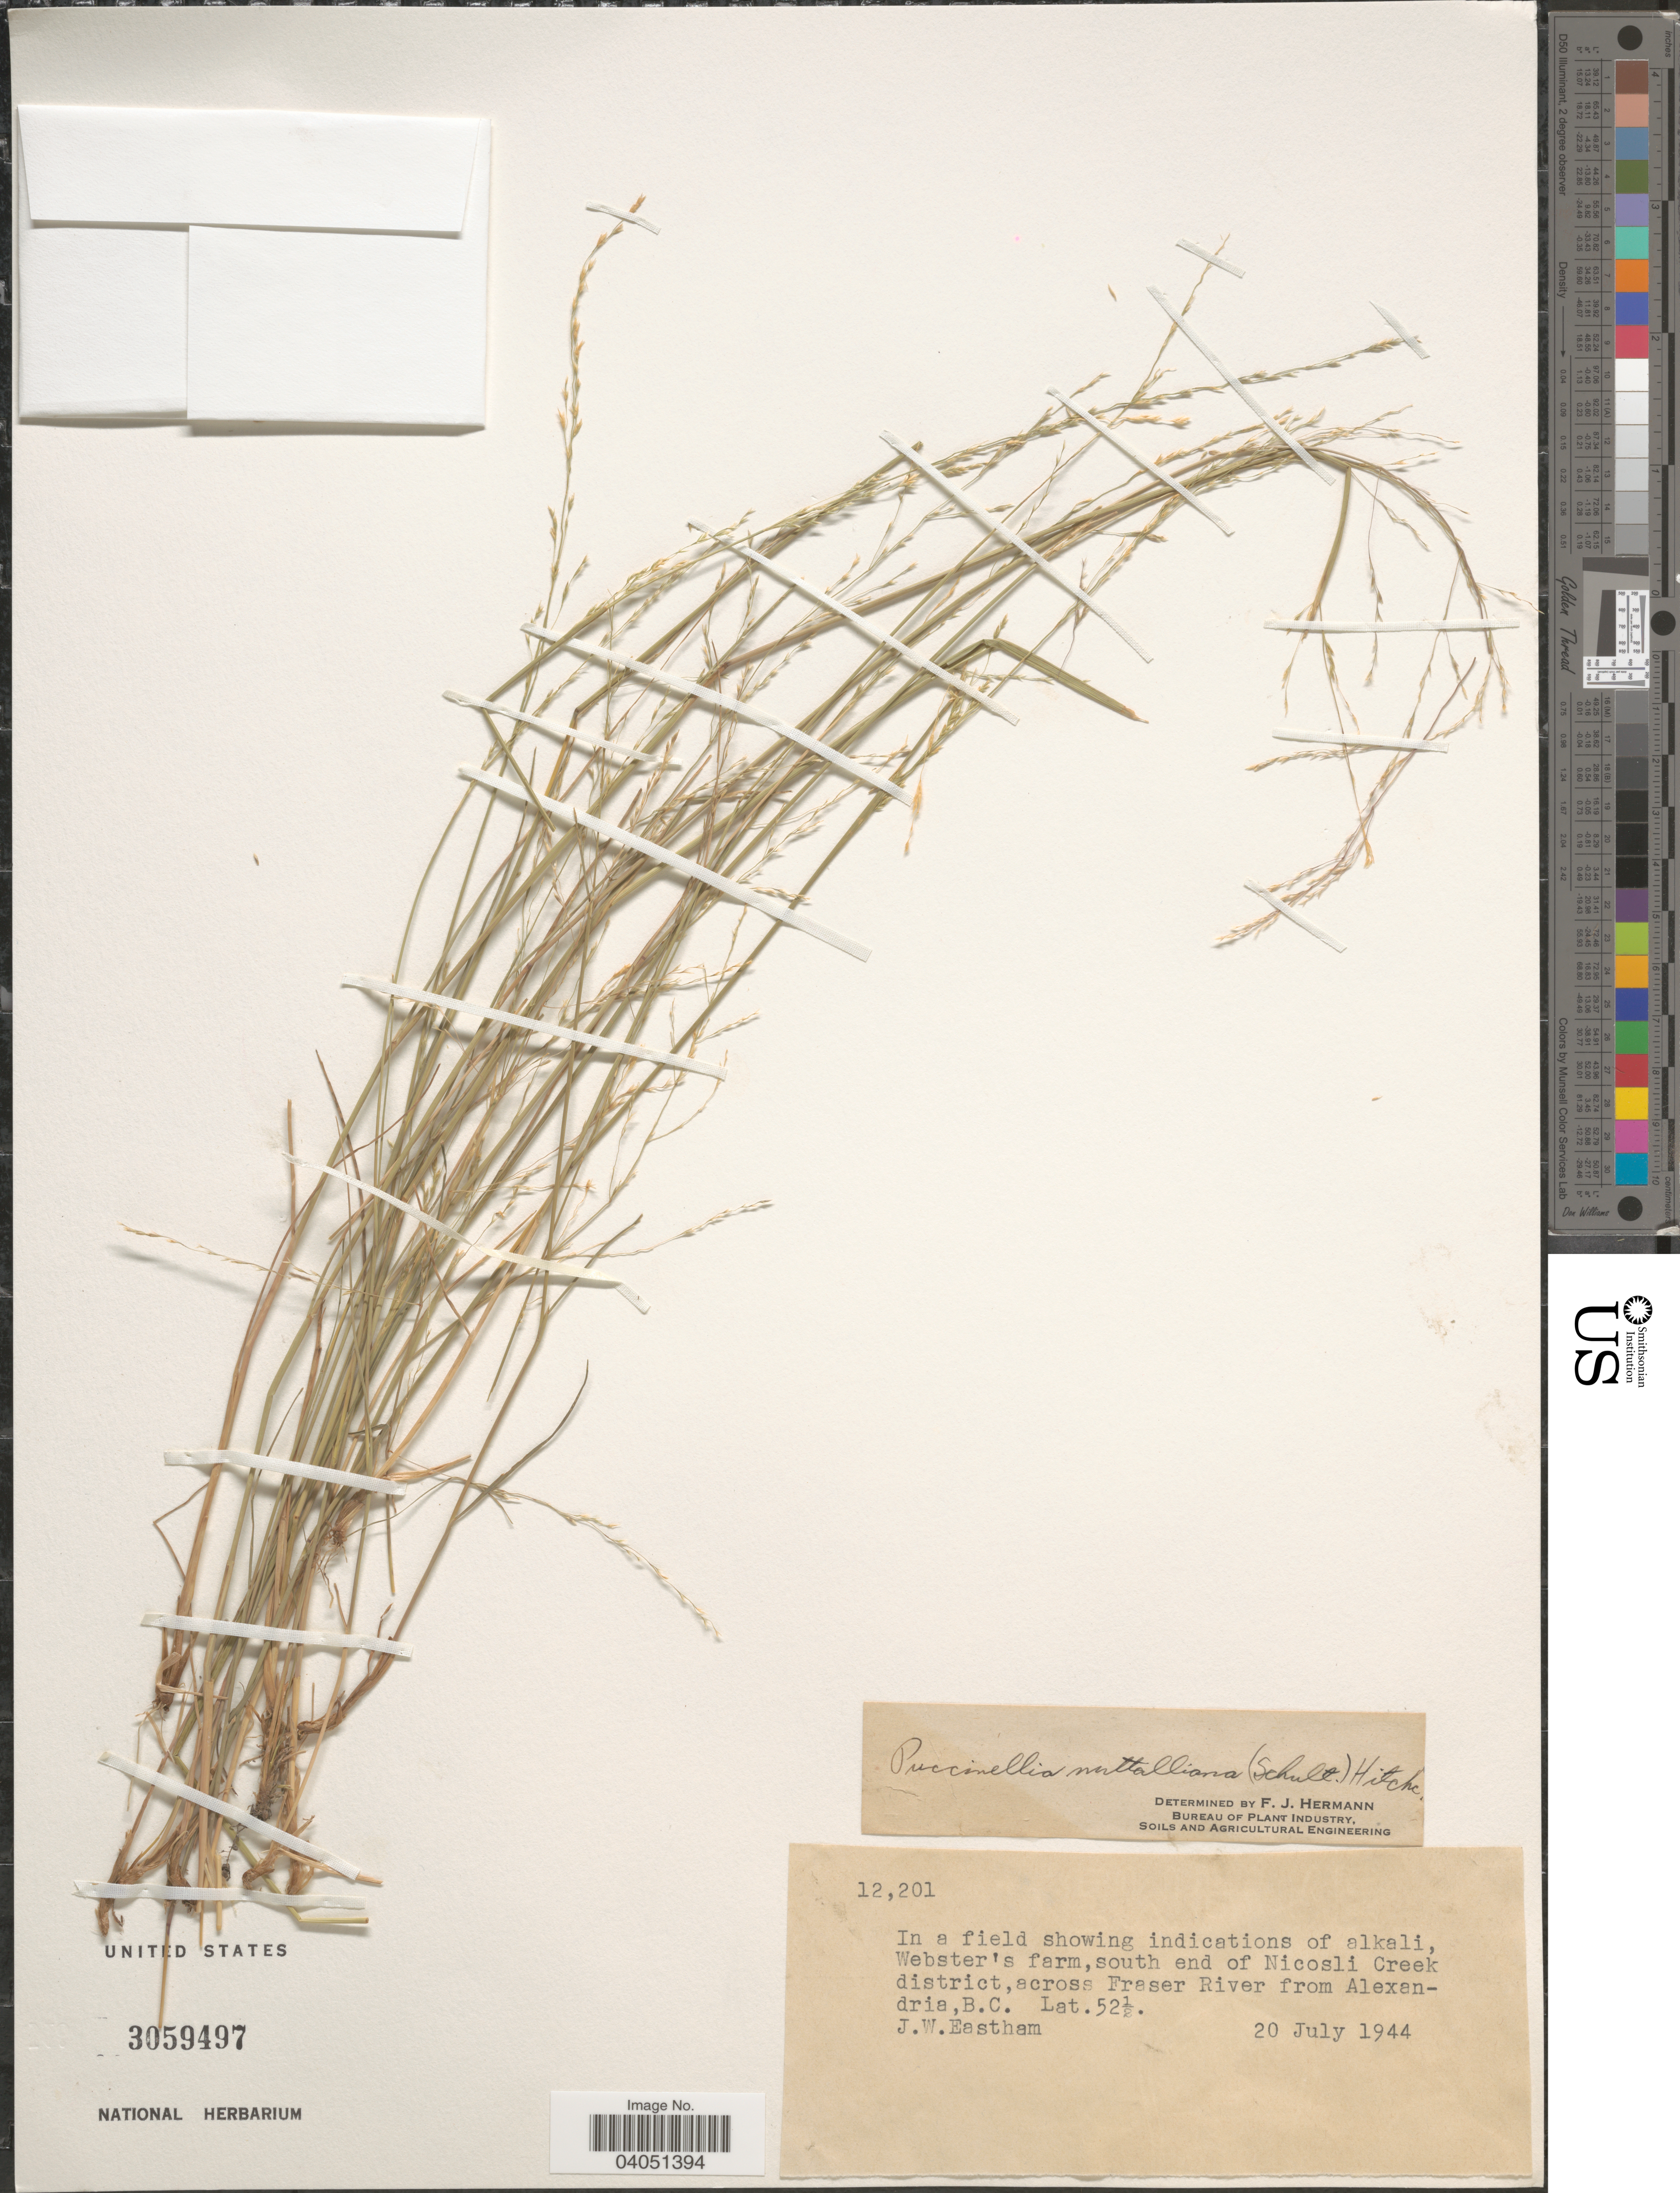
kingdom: Plantae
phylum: Tracheophyta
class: Liliopsida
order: Poales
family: Poaceae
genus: Puccinellia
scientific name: Puccinellia nuttalliana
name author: (Schult.) Hitchc.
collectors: J. Eastham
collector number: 12201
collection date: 1944-07-20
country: Canada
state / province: British Columbia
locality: Webster's farm, south end of Nicosli Creek district, across Fraser River from Alexandrie.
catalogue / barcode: US 3059497